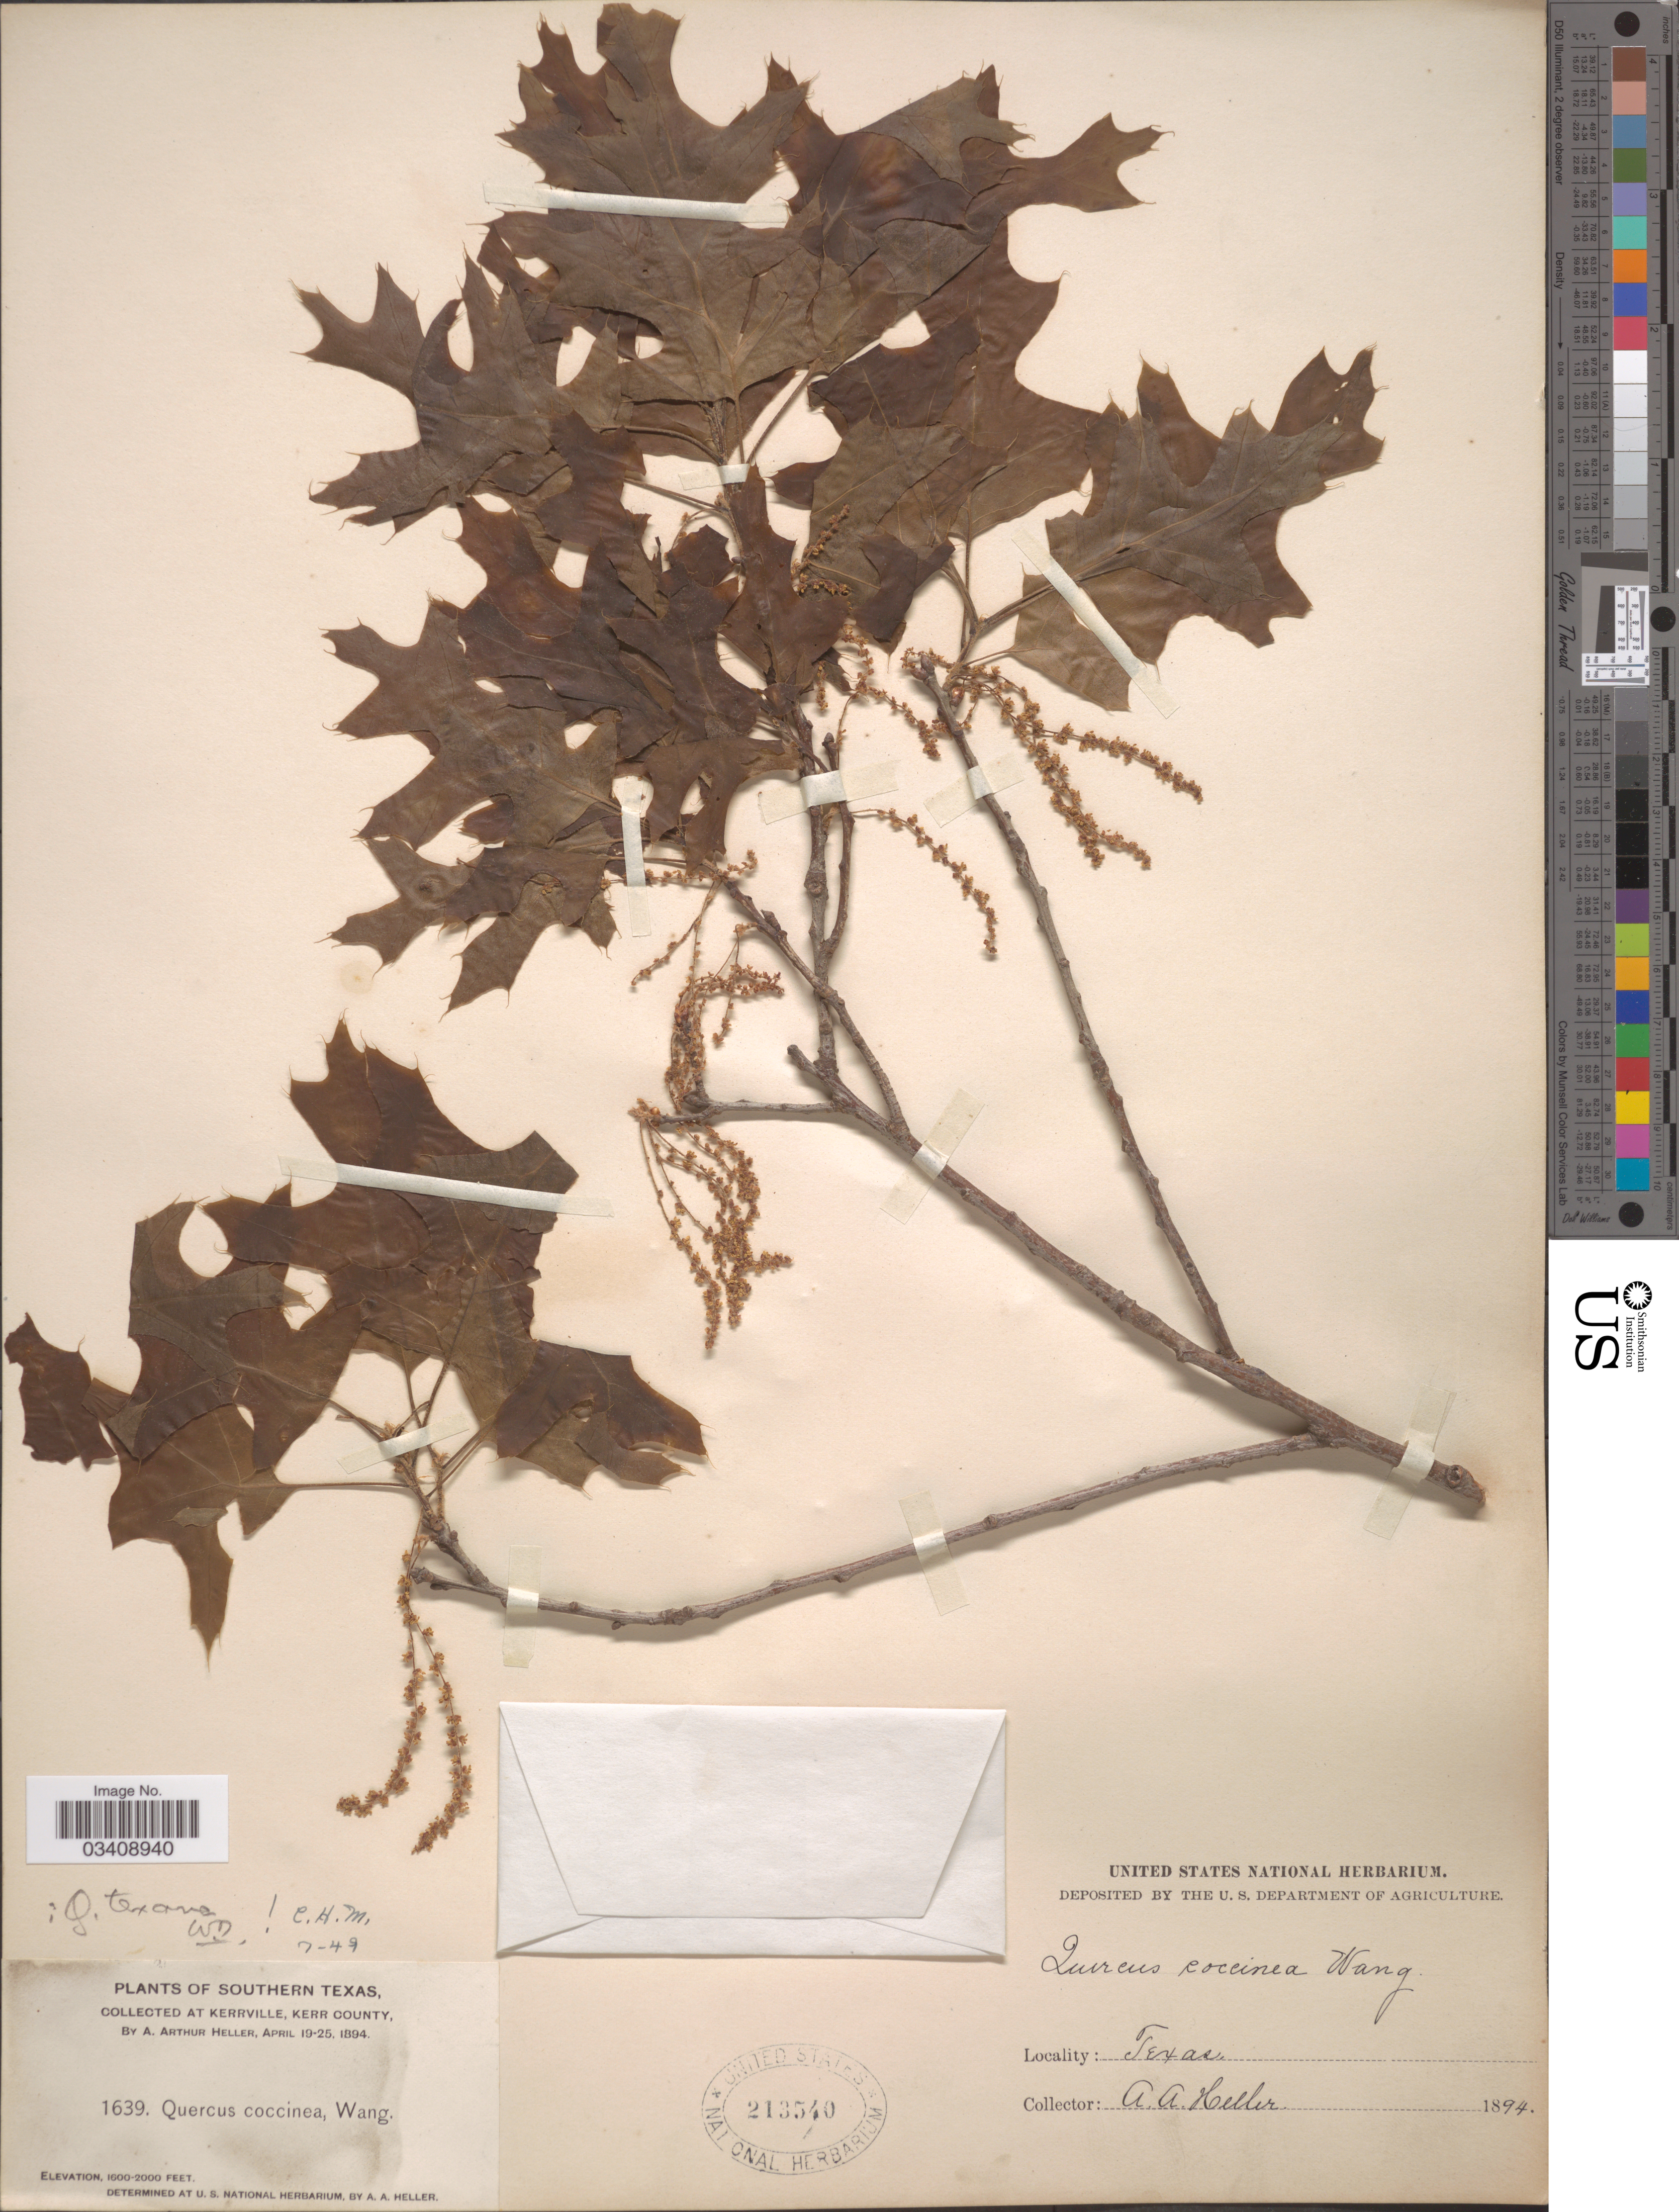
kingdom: Plantae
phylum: Tracheophyta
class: Magnoliopsida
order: Fagales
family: Fagaceae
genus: Quercus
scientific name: Quercus texana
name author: Buckley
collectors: A. A. Heller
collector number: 1639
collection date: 1894-04-19/1894-04-25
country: United States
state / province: Texas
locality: Southern Texas. At Kerrville, Kerr County.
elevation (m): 488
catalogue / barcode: US 213540